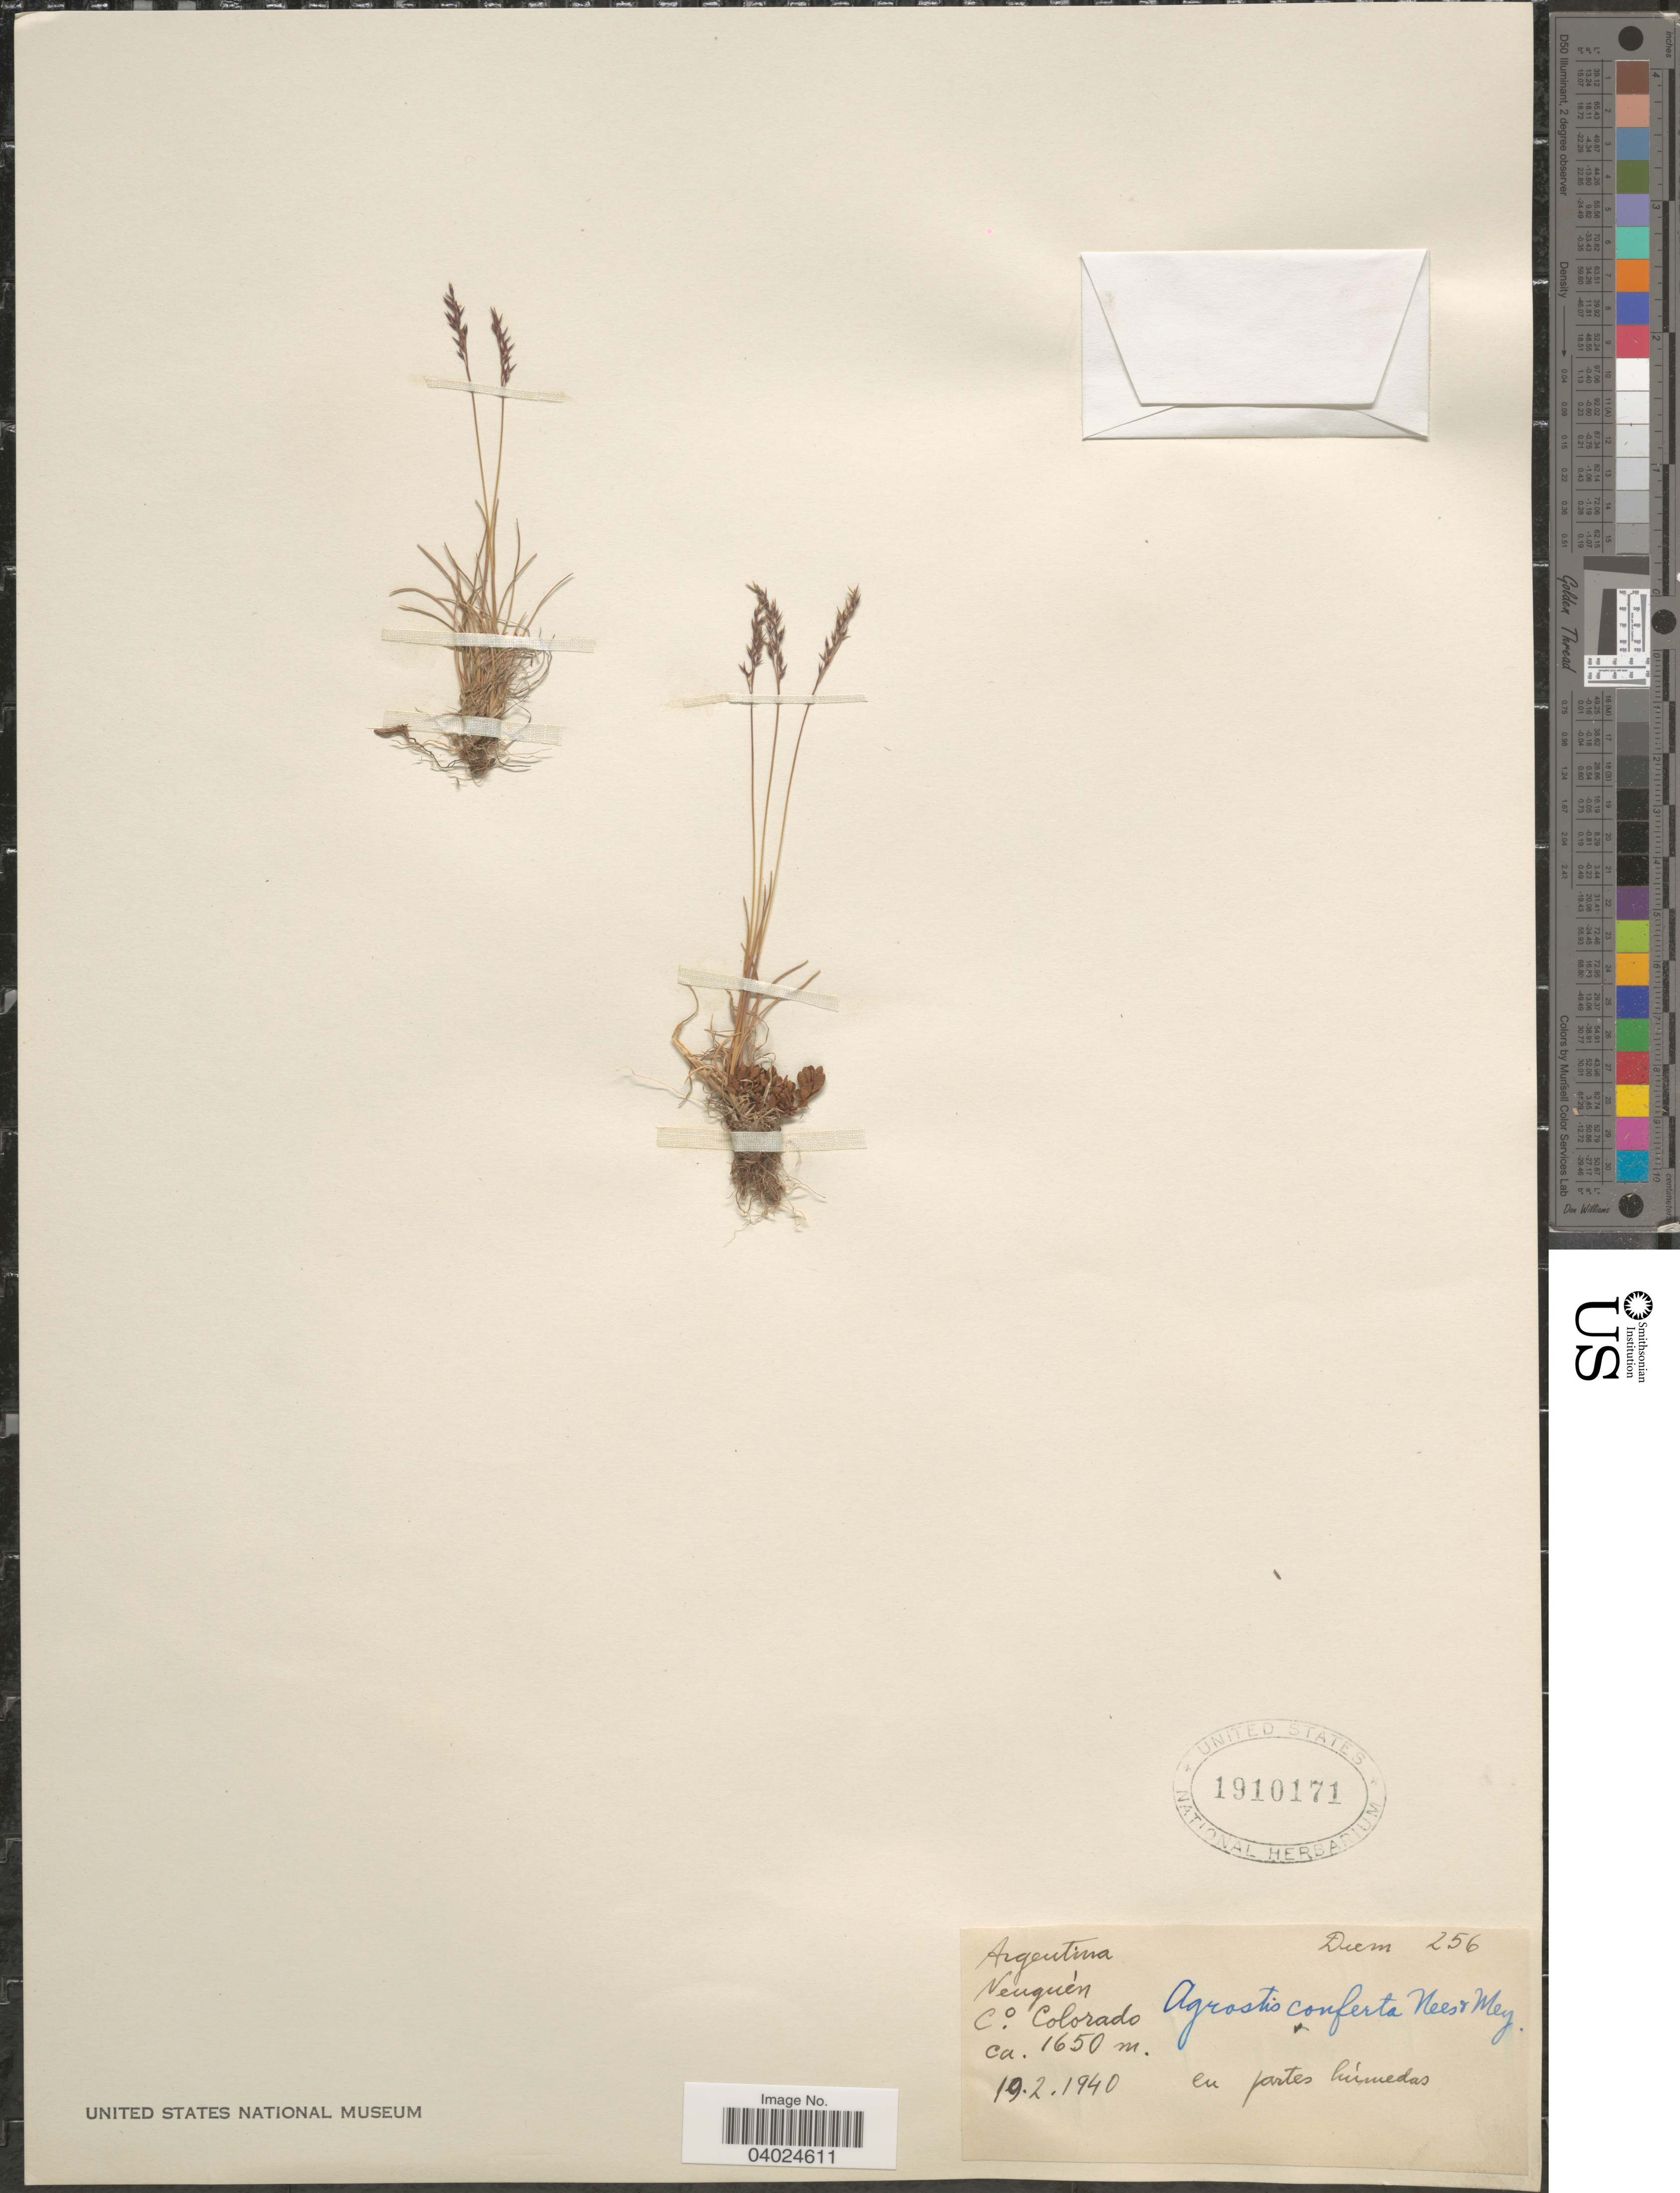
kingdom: Plantae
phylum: Tracheophyta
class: Liliopsida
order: Poales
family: Poaceae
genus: Agrostis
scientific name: Agrostis meyenii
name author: Trin.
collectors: Diem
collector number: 256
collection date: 1940-02-19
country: Argentina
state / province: Neuquen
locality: Cº Colorado.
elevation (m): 1650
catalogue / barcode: US 1910171